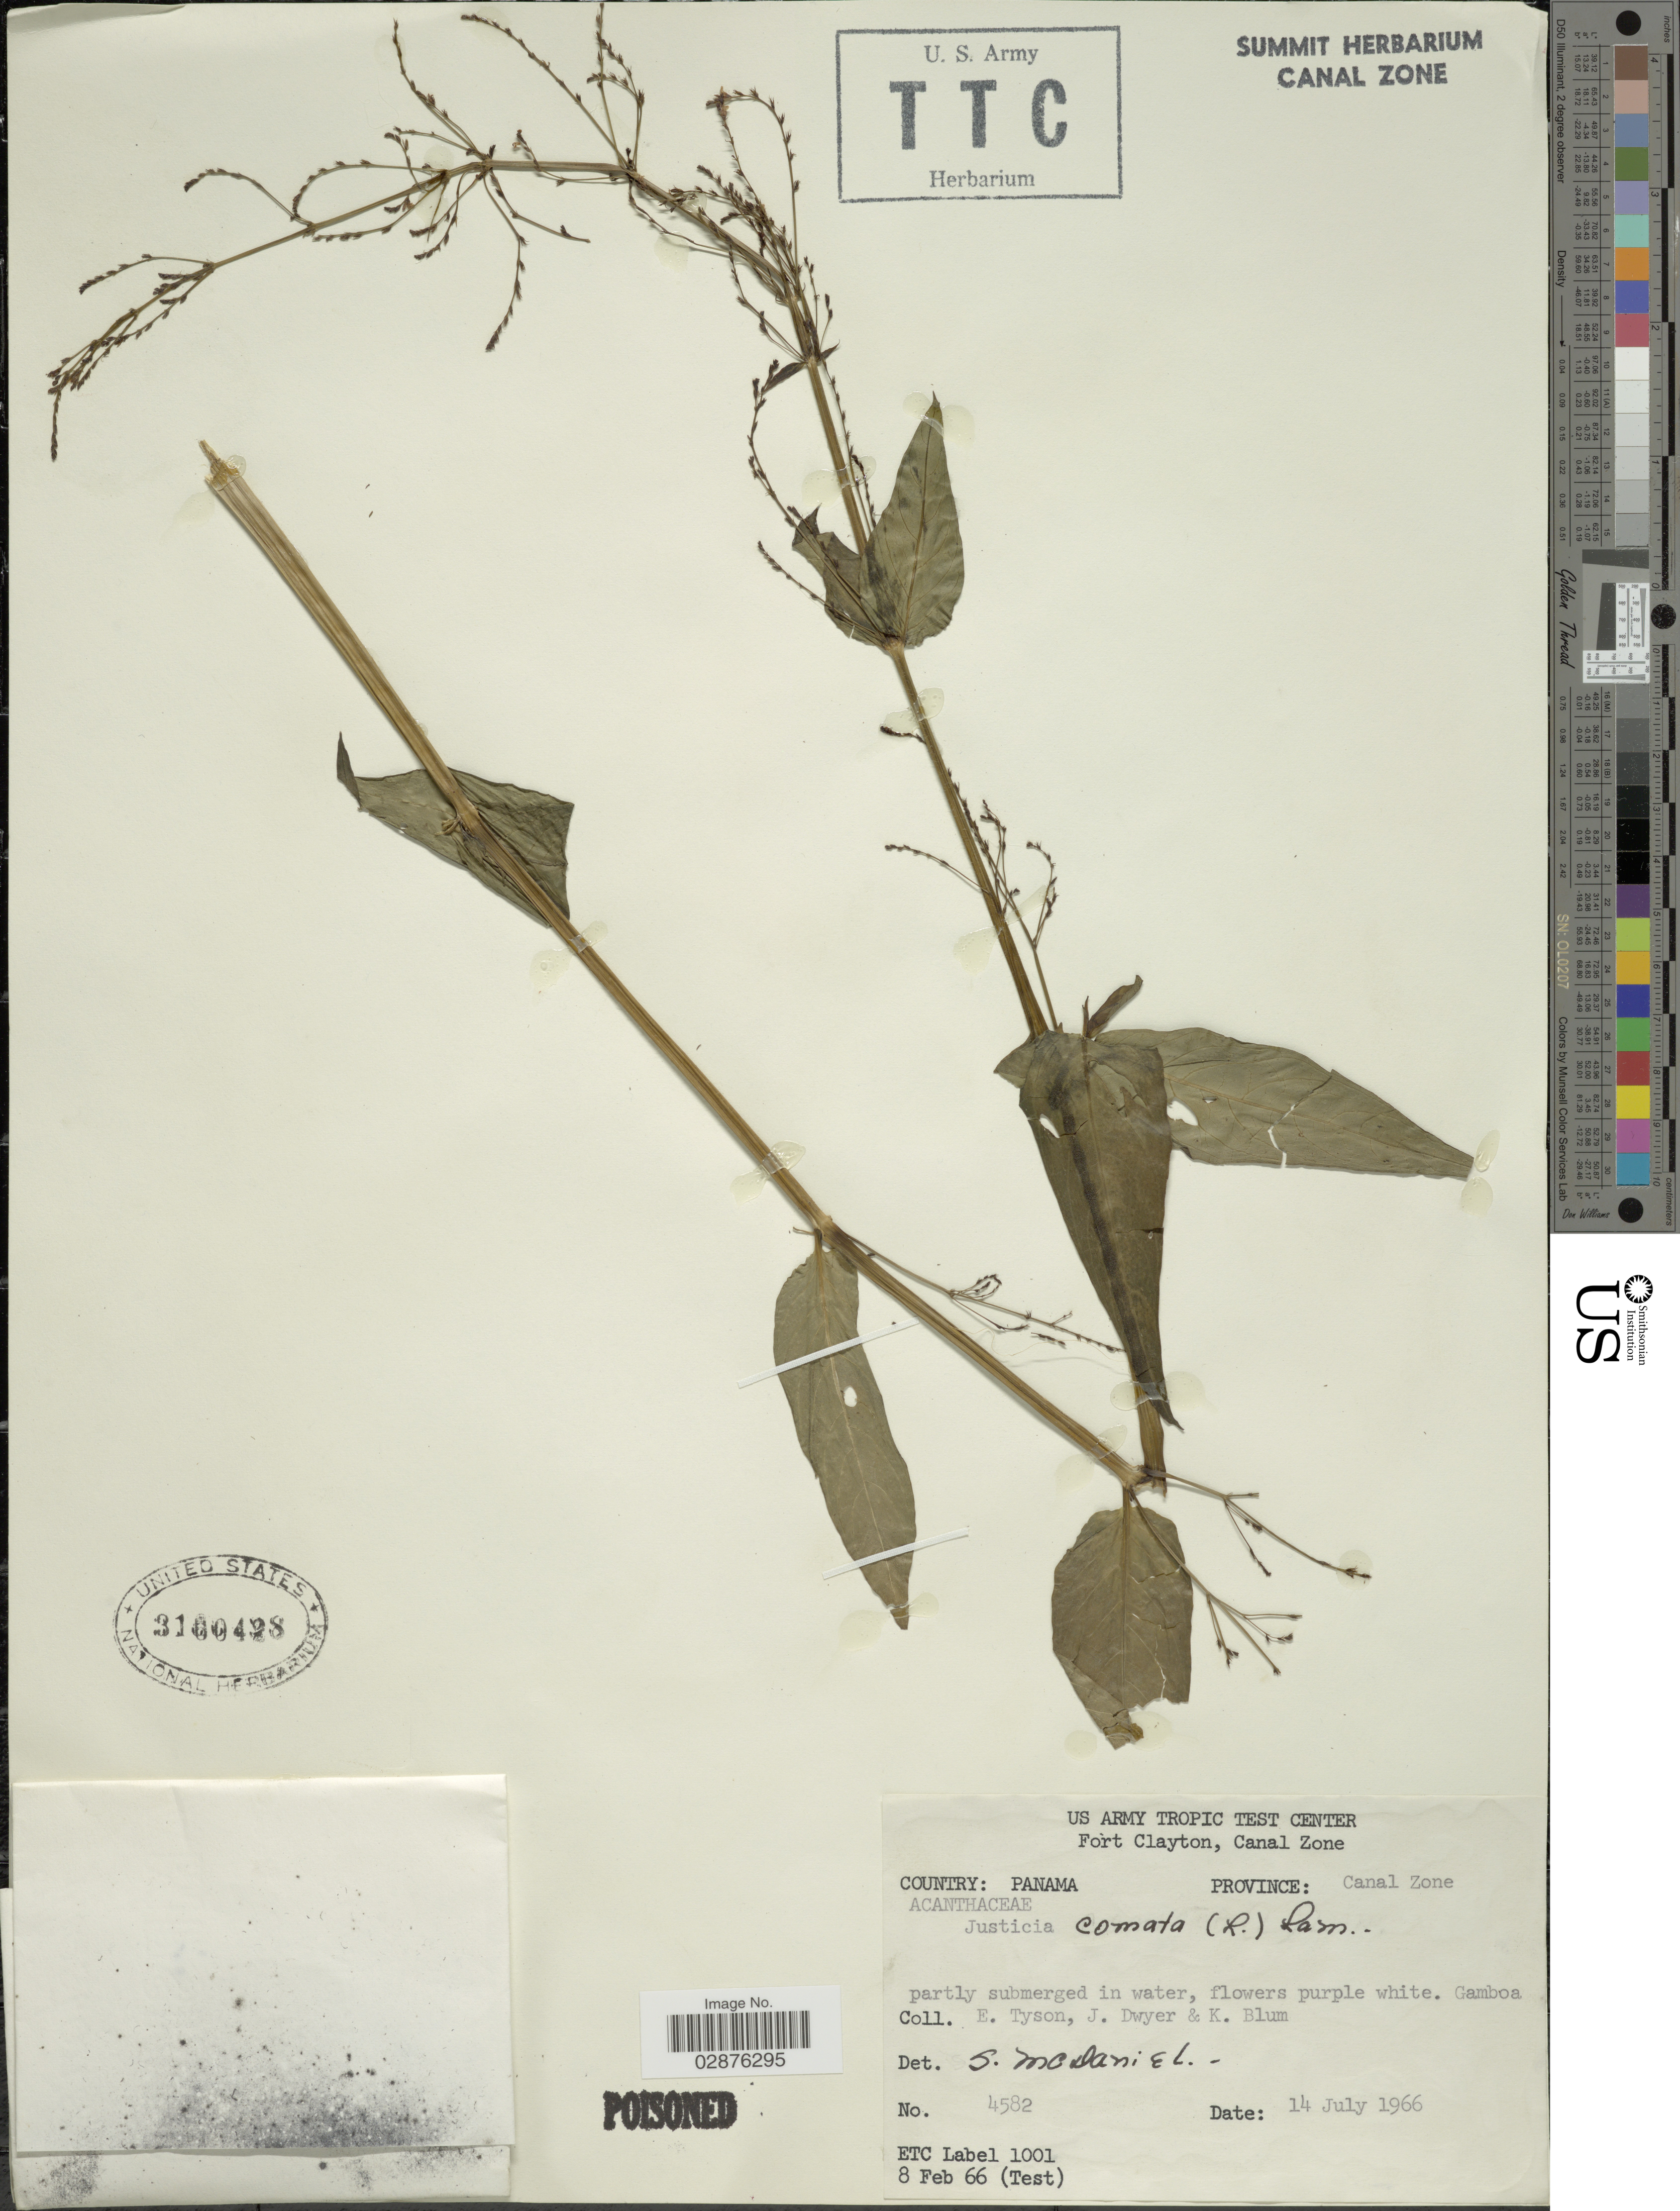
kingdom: Plantae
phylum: Tracheophyta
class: Magnoliopsida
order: Lamiales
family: Acanthaceae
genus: Justicia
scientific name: Justicia comata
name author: (L.) Lam.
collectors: E. Tyson, J. Dwyer & K. Blum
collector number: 4582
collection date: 1966-07-14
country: Panama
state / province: Colón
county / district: Canal Zone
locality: Province: Canal Zone, Gamboa.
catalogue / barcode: US 3100428